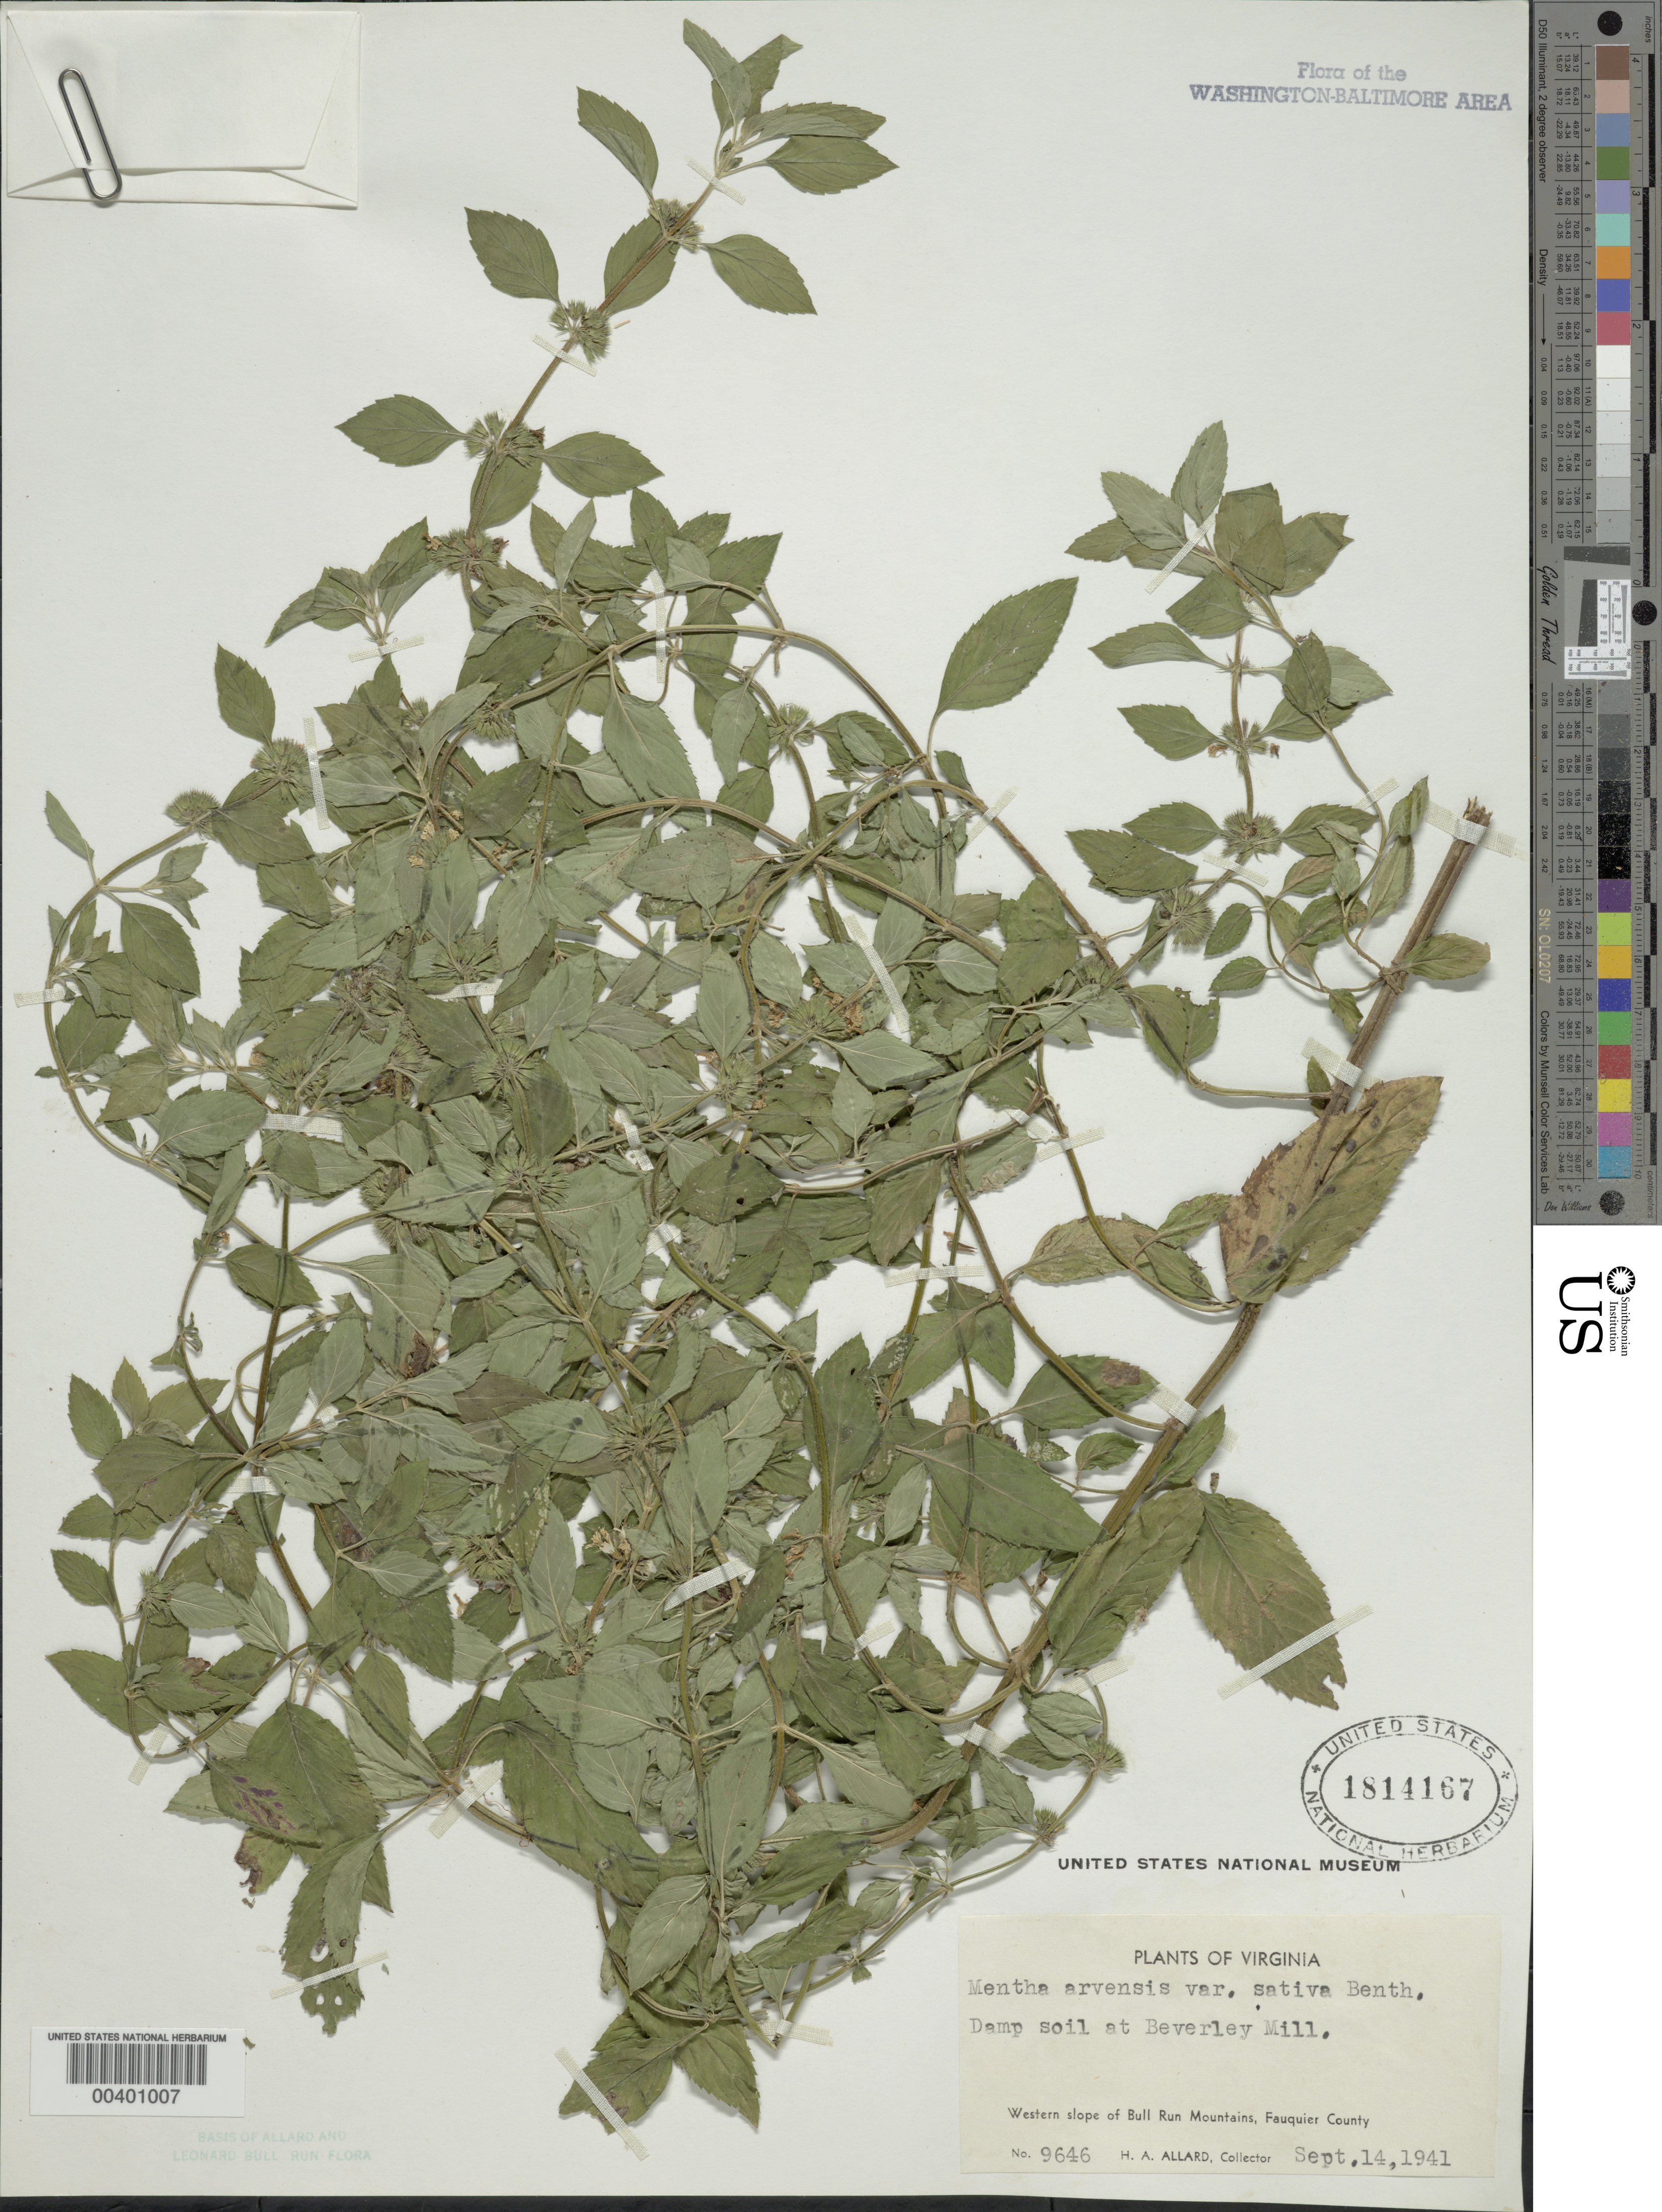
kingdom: Plantae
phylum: Tracheophyta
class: Magnoliopsida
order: Lamiales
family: Lamiaceae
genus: Mentha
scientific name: Mentha arvensis var. sativa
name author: Benth.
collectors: H. A. Allard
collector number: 9646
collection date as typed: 14 Sep 1941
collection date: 1941-09-14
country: United States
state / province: Virginia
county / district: Fauquier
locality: Beverley Mill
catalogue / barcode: US 1814167